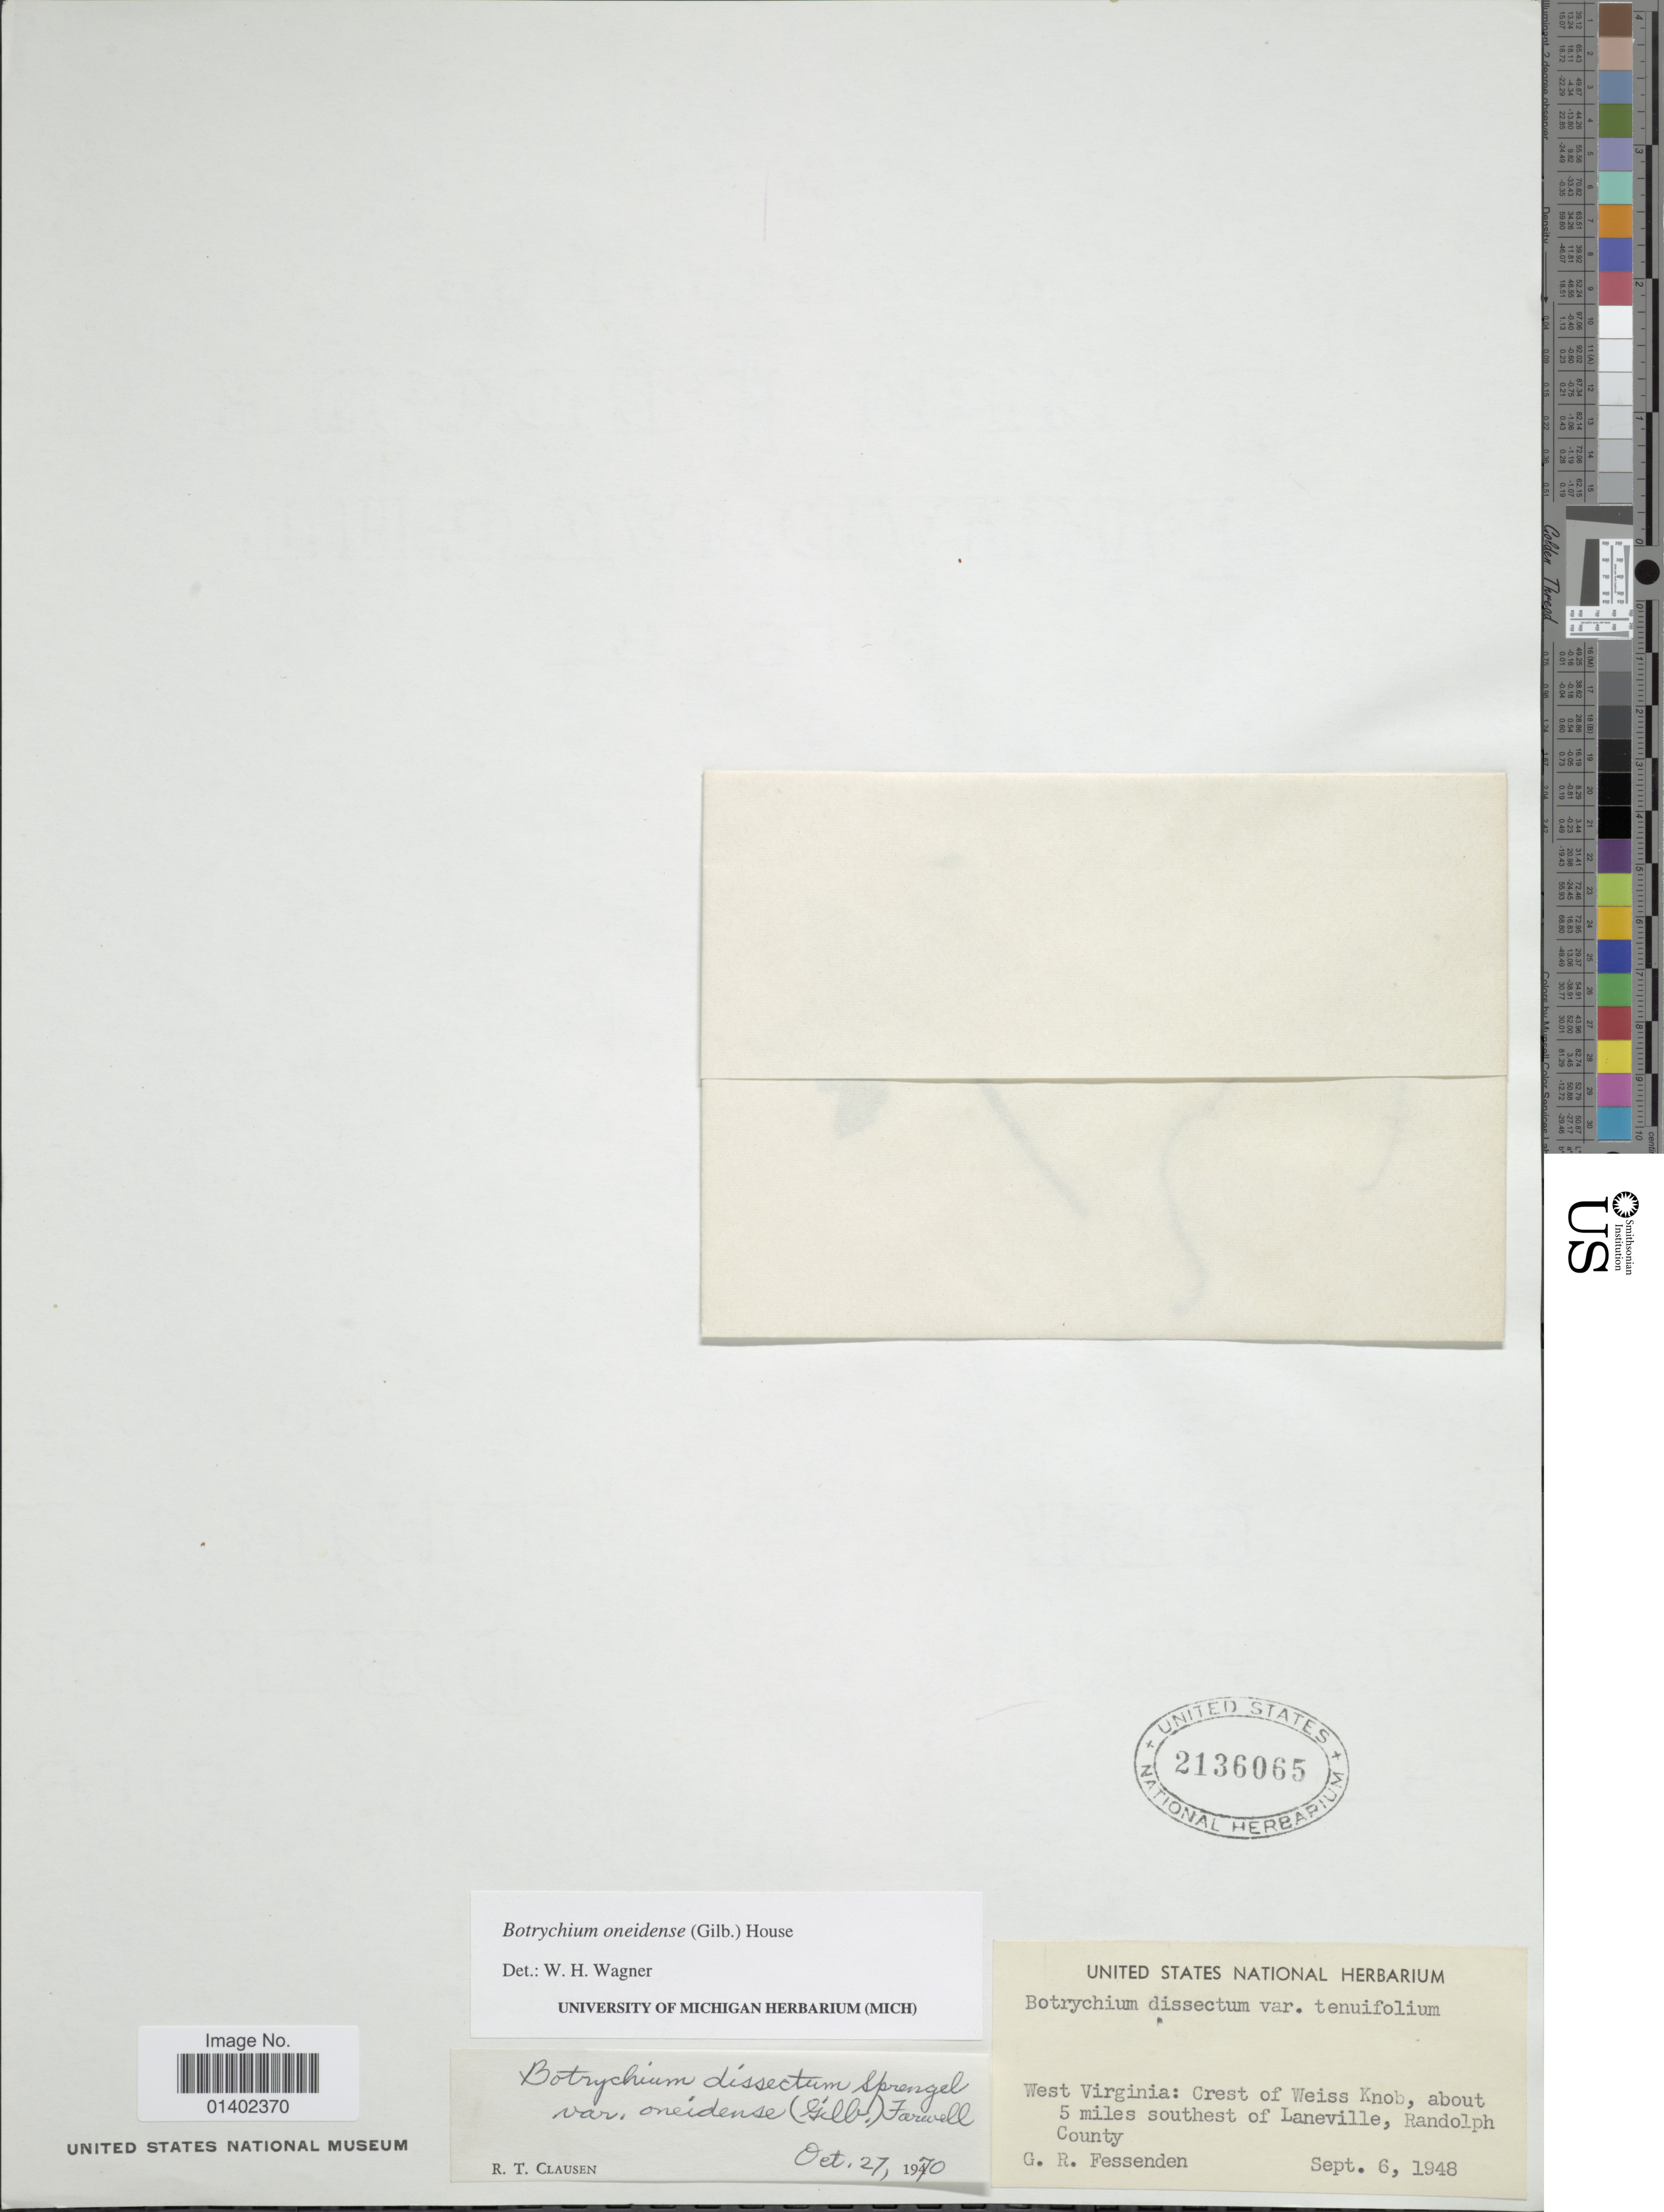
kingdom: Plantae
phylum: Tracheophyta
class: Polypodiopsida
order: Ophioglossales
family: Ophioglossaceae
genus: Botrychium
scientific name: Botrychium oneidense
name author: (Gilbert) House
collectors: G. Fessenden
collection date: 1948-09-06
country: United States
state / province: West Virginia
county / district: Randolph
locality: Crest of Weiss Knob, about 5 miles southest of Laneville, Randolph County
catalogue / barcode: US 2136065